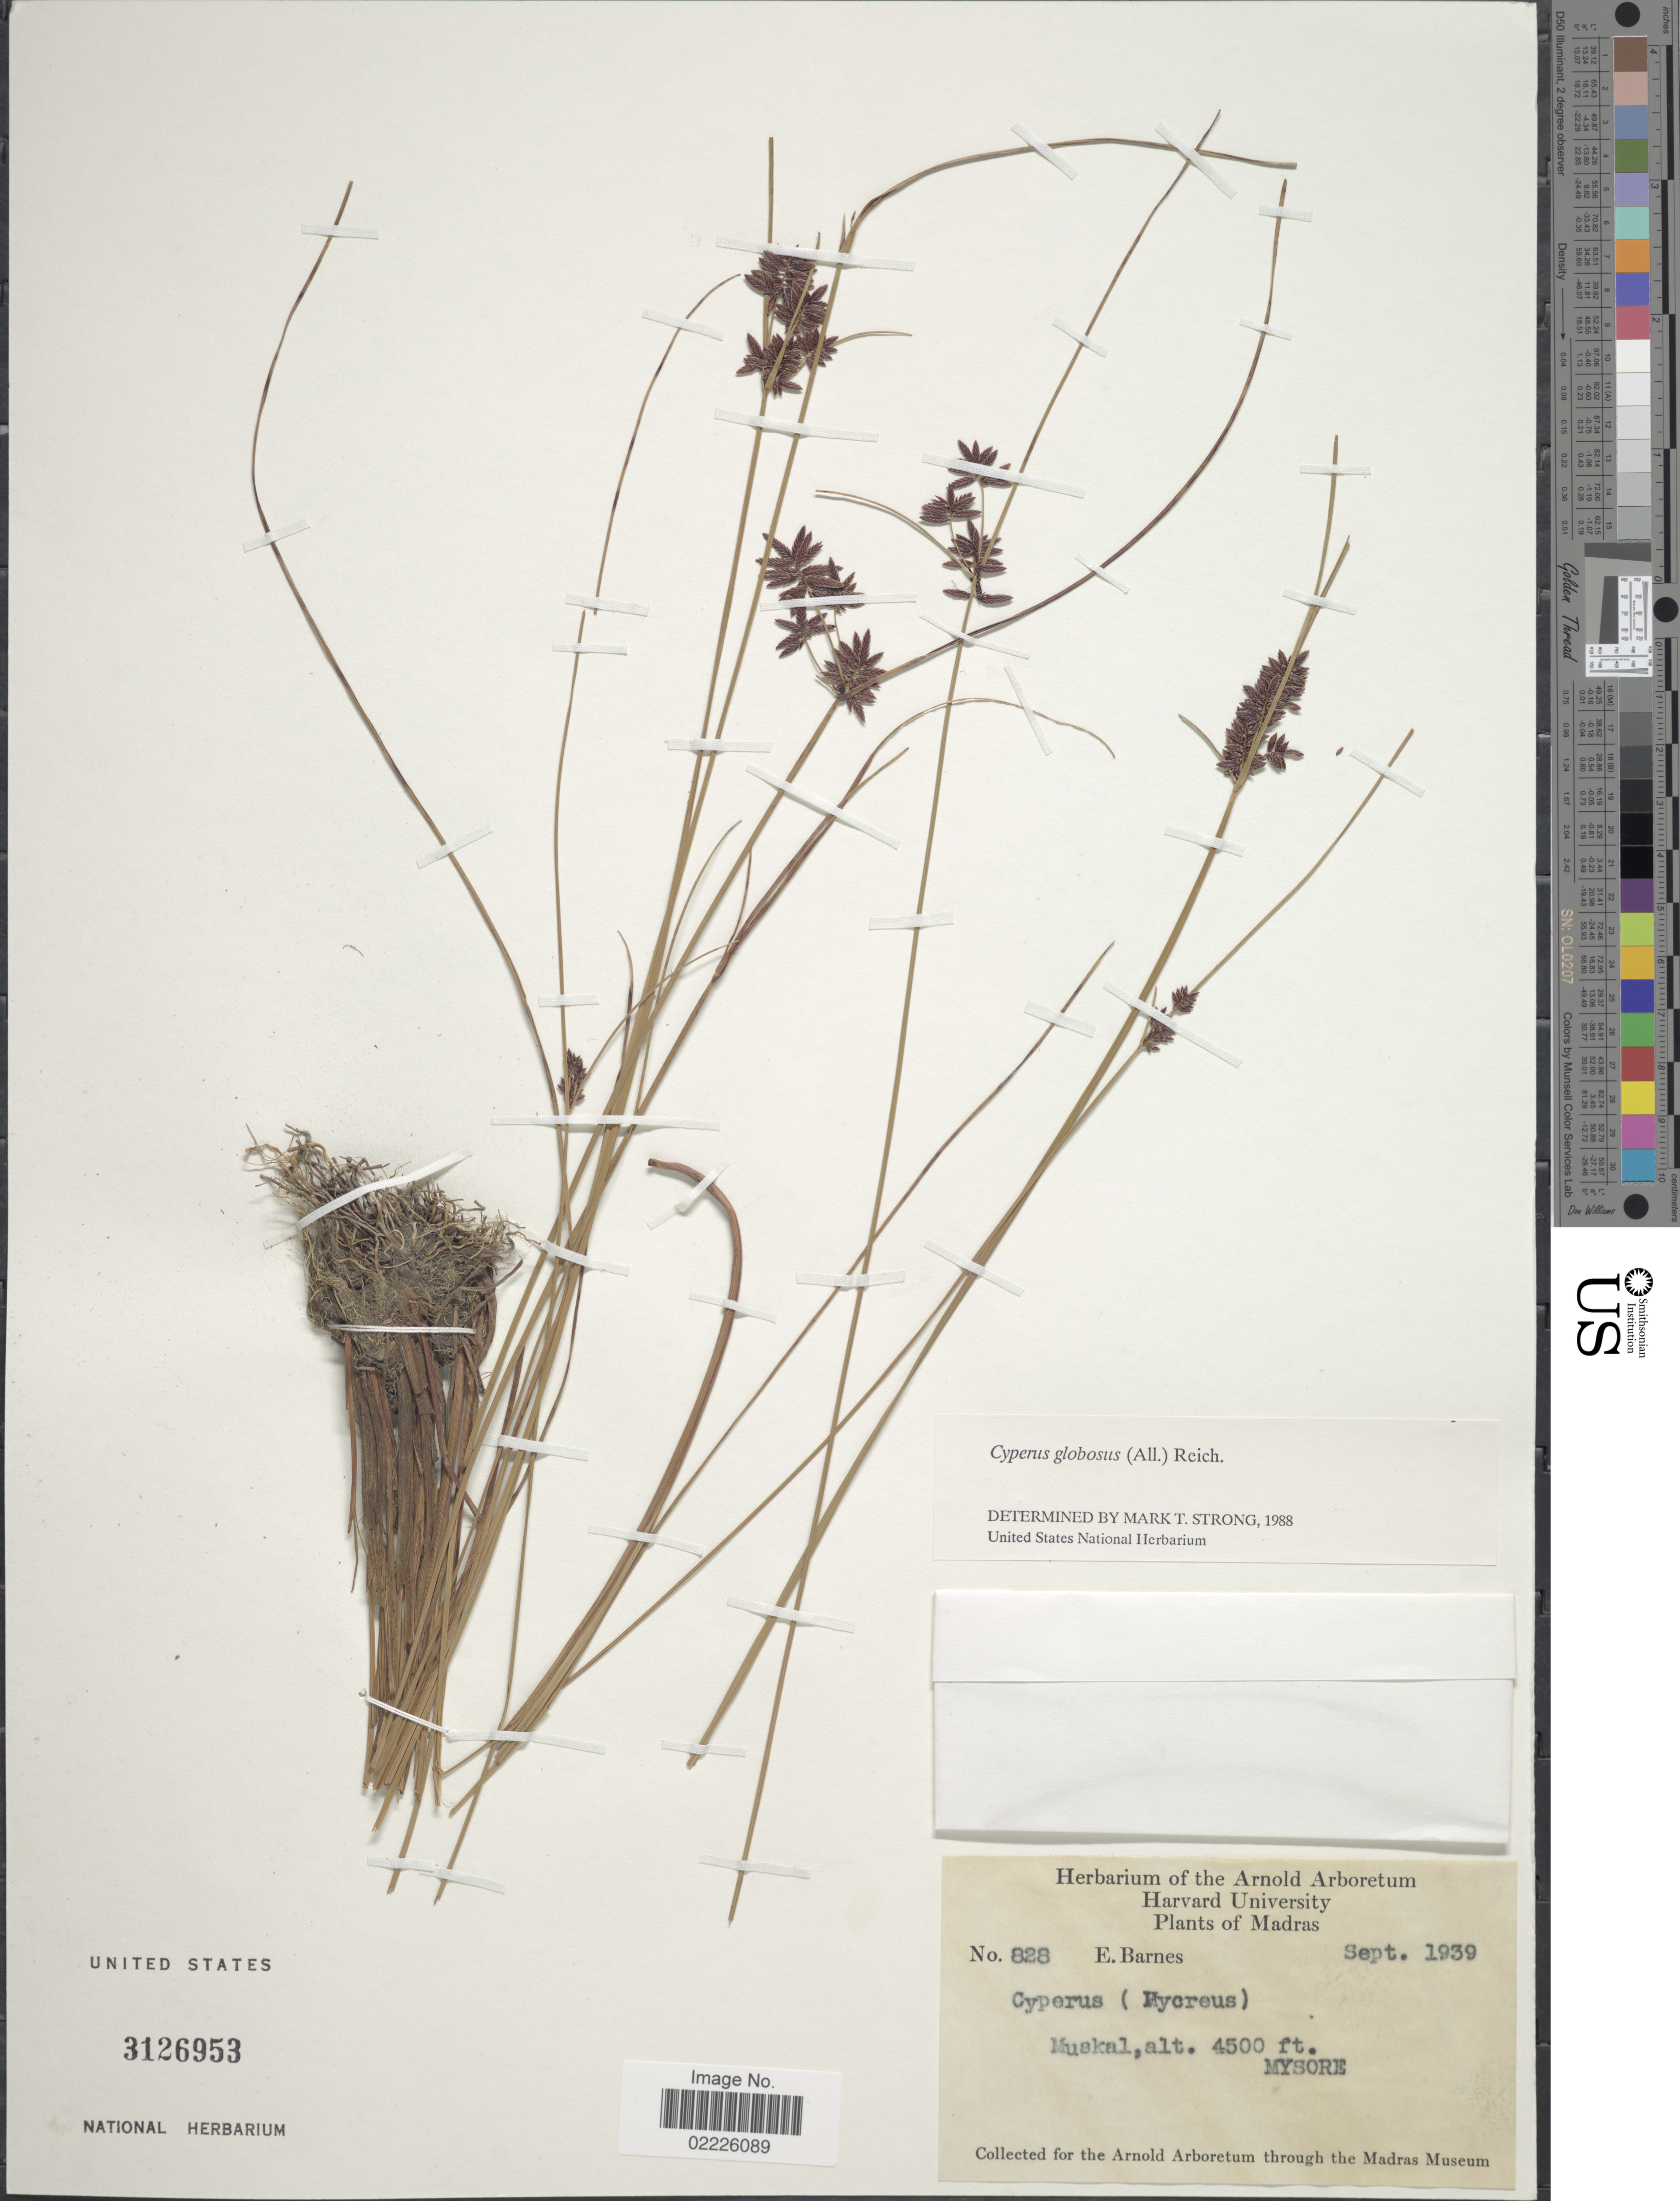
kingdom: Plantae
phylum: Tracheophyta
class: Liliopsida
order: Poales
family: Cyperaceae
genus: Cyperus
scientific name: Cyperus flavidus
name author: Retz.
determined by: Strong, Mark T., (BOT), Smithsonian Institution - National Museum of Natural History (UNITED STATES)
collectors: E. Barnes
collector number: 828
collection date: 1939-09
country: India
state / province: Karnataka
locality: Madras, Muskal, Mysore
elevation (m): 1372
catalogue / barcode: US 3126953